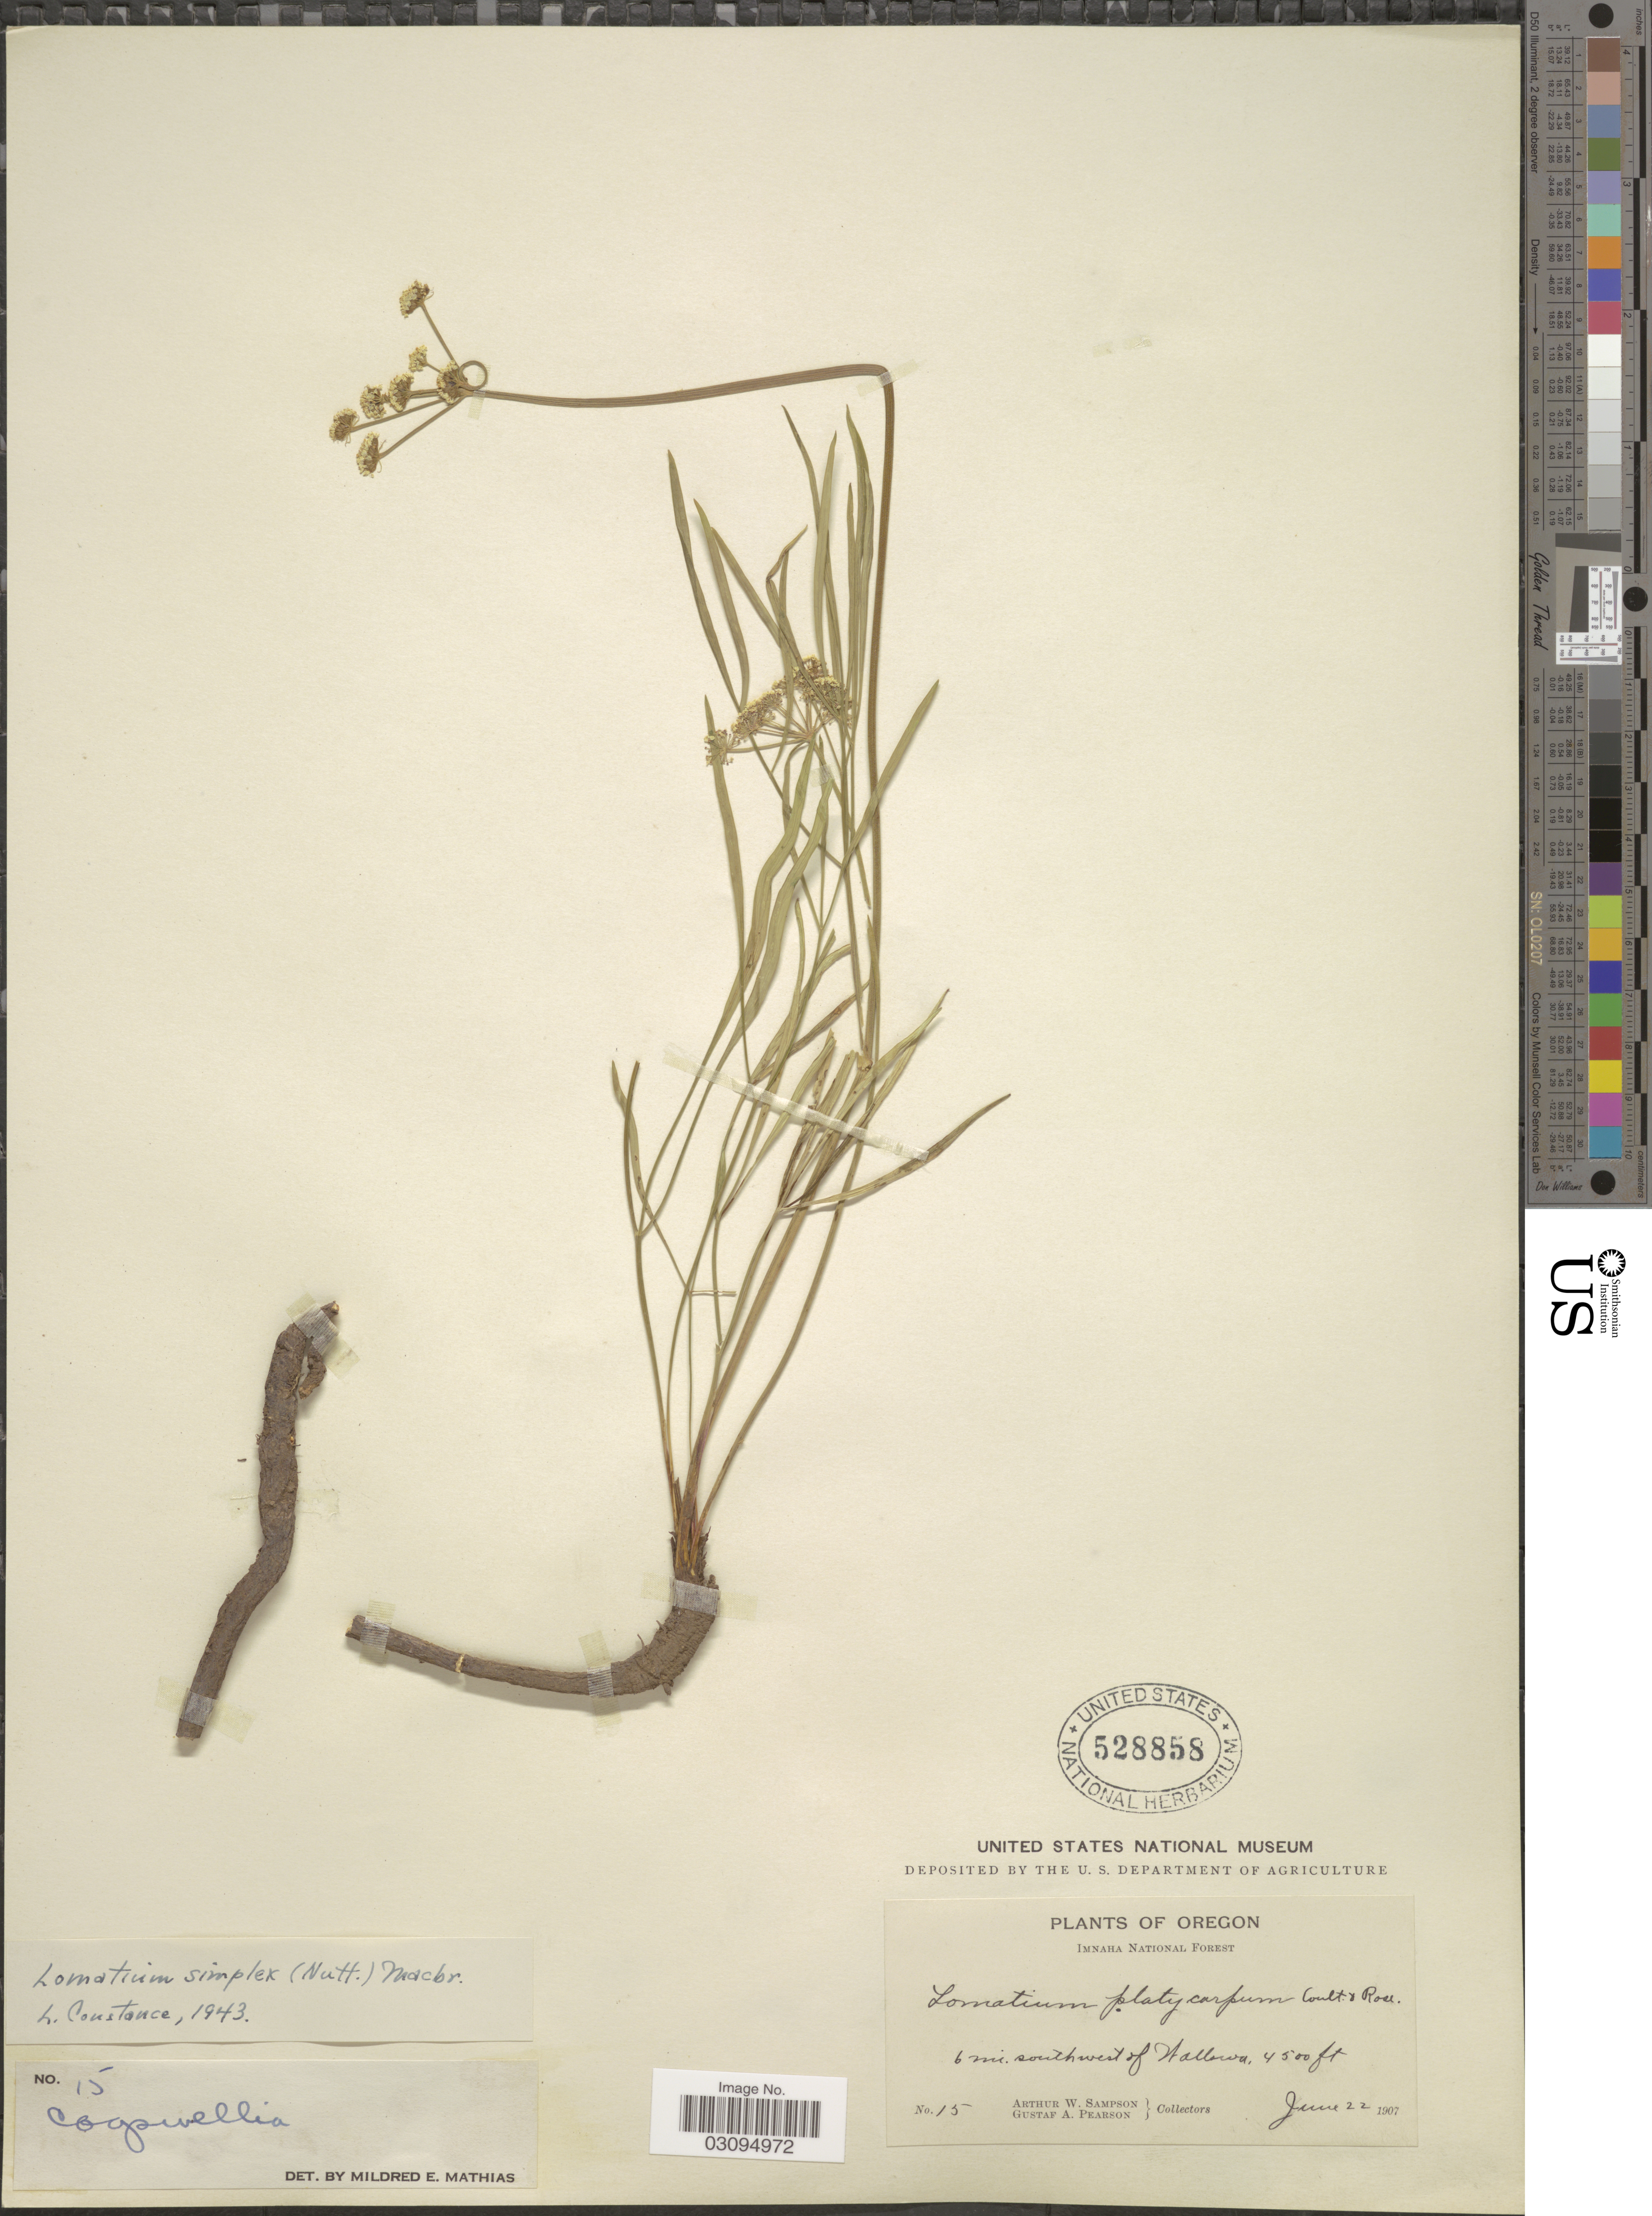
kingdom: Plantae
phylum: Tracheophyta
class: Magnoliopsida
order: Apiales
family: Apiaceae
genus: Lomatium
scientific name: Lomatium simplex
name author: (Nutt. ex S. Watson) J.F. Macbr.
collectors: A. Sampson & G. Pearson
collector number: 15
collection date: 1907-06-22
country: United States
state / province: Oregon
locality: Imnaha National Forest, 6 mi. southwest of Wallowa.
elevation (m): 1372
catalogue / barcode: US 528858